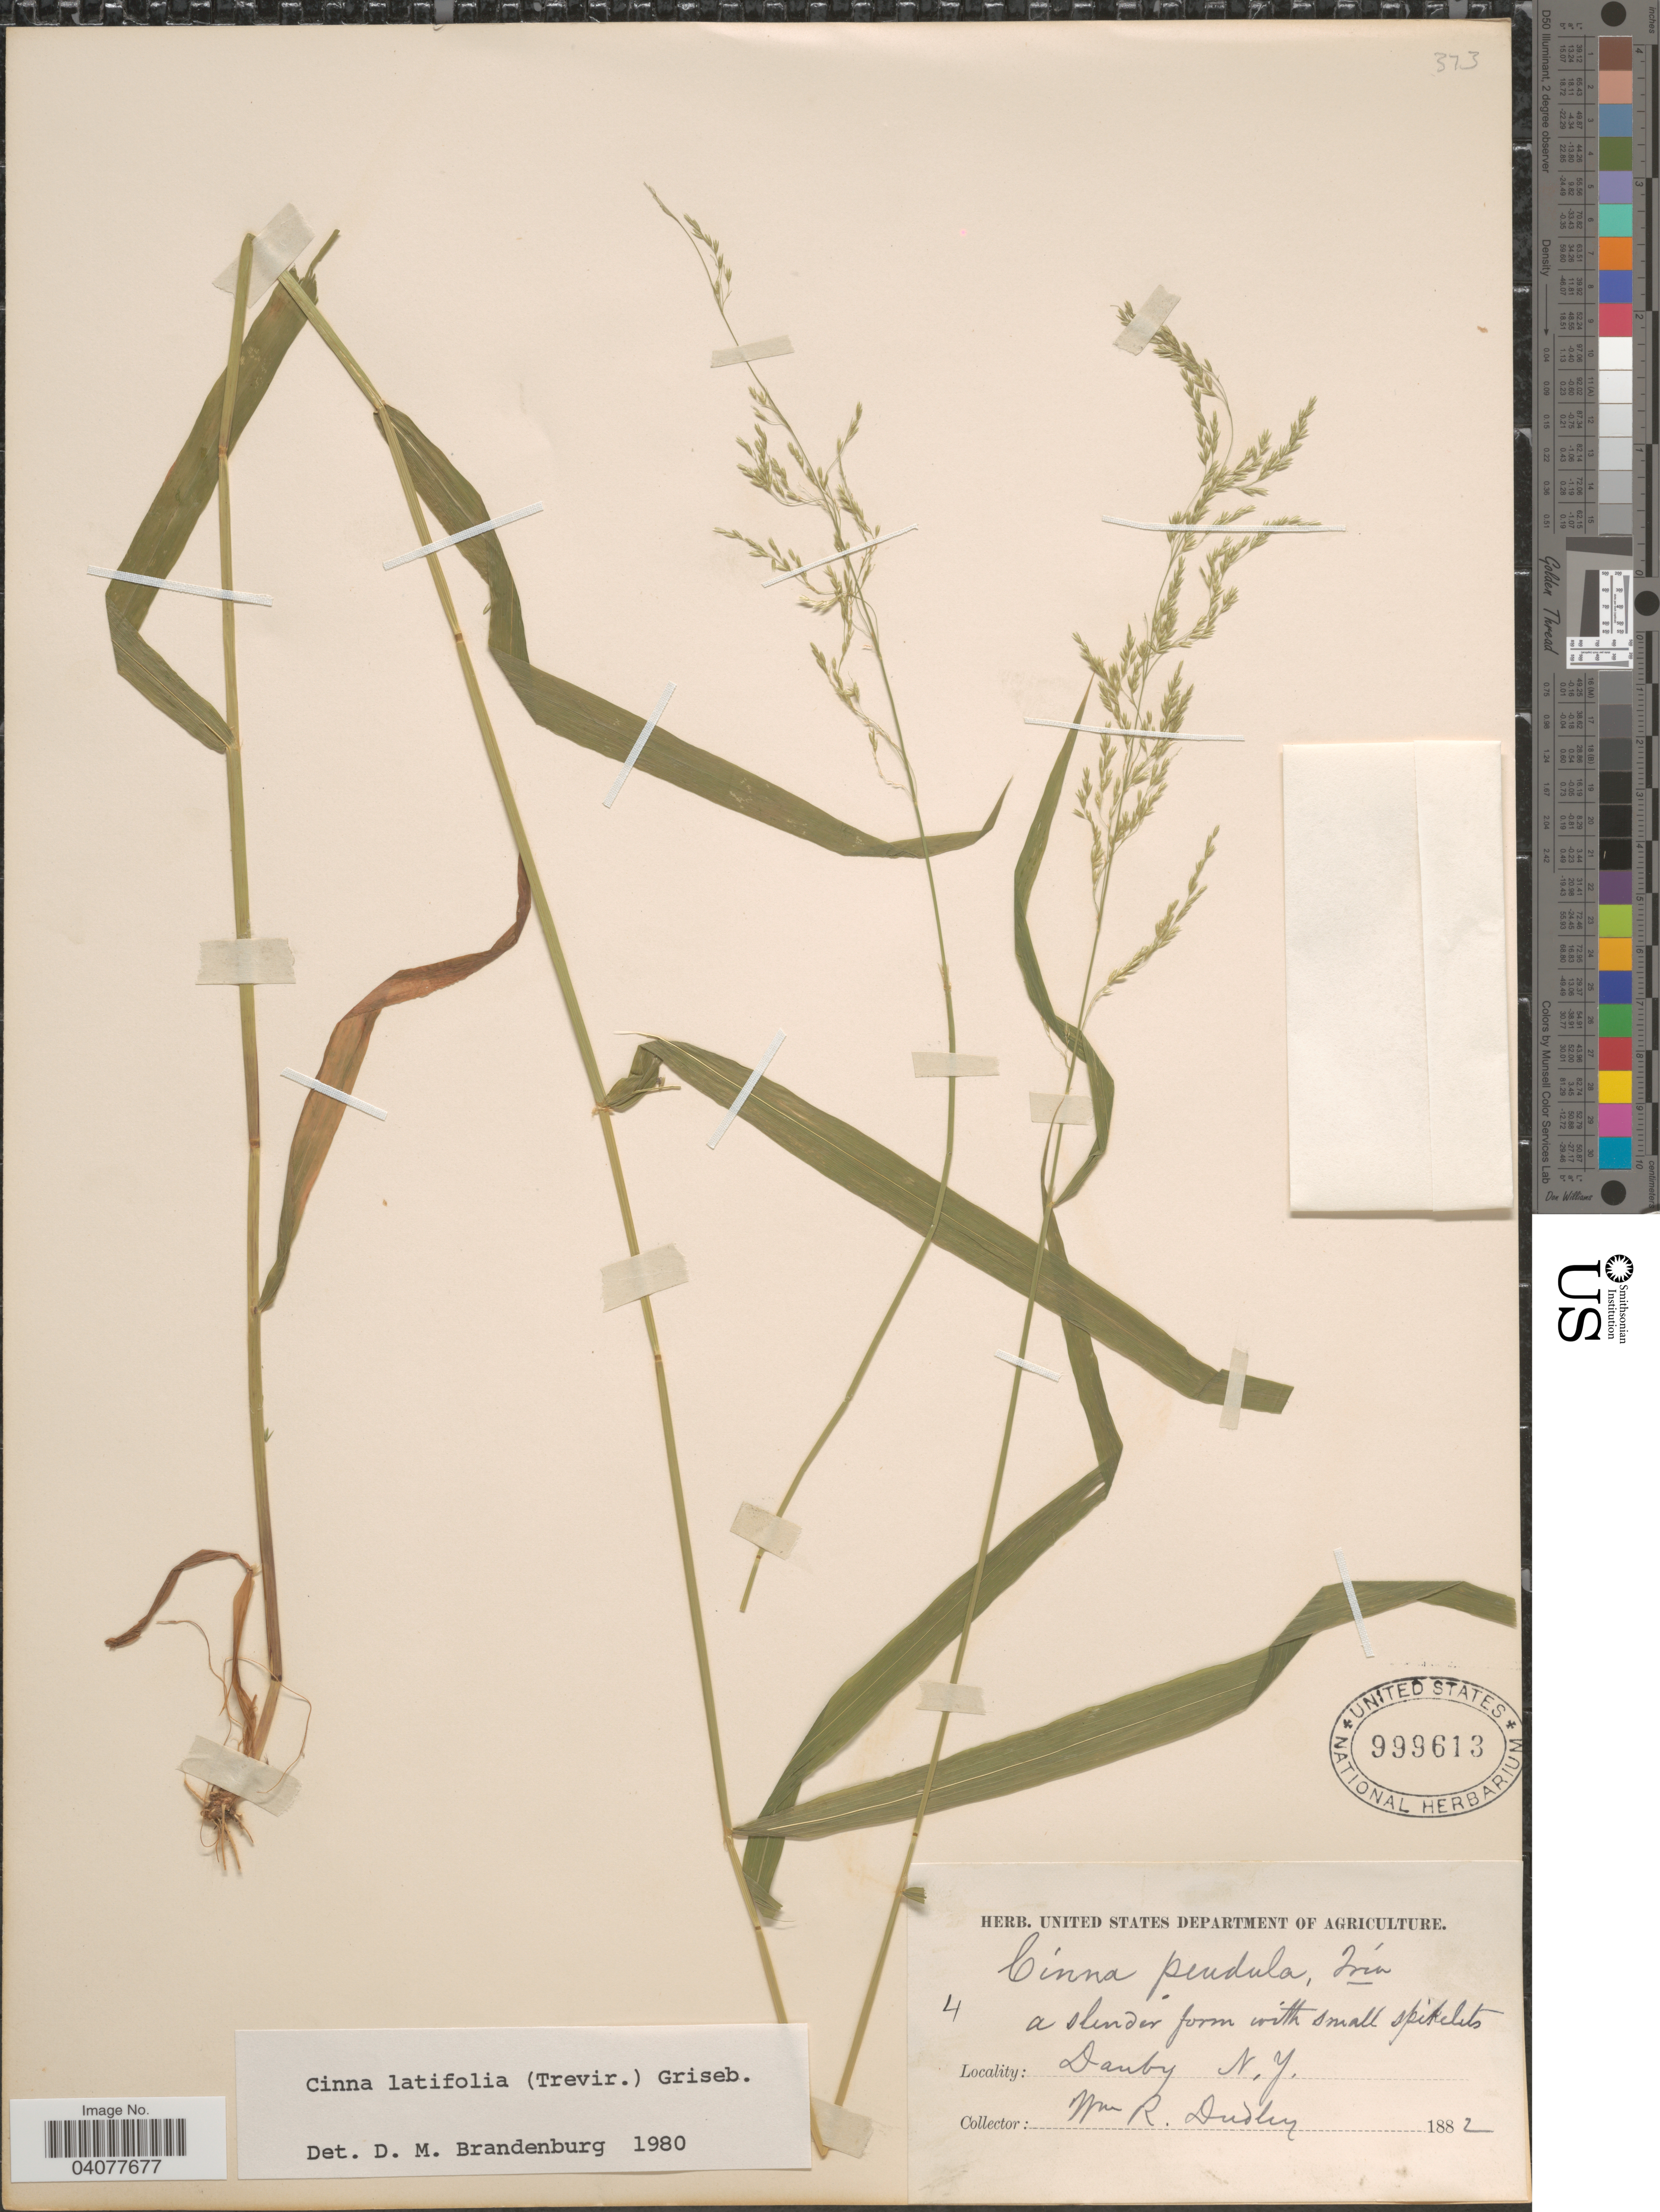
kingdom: Plantae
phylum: Tracheophyta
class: Liliopsida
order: Poales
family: Poaceae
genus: Cinna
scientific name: Cinna latifolia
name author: (Trevir. ex Goeppert) Griseb.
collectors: W. Dudley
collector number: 4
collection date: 1882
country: United States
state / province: New York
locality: Danby.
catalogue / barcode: US 999613